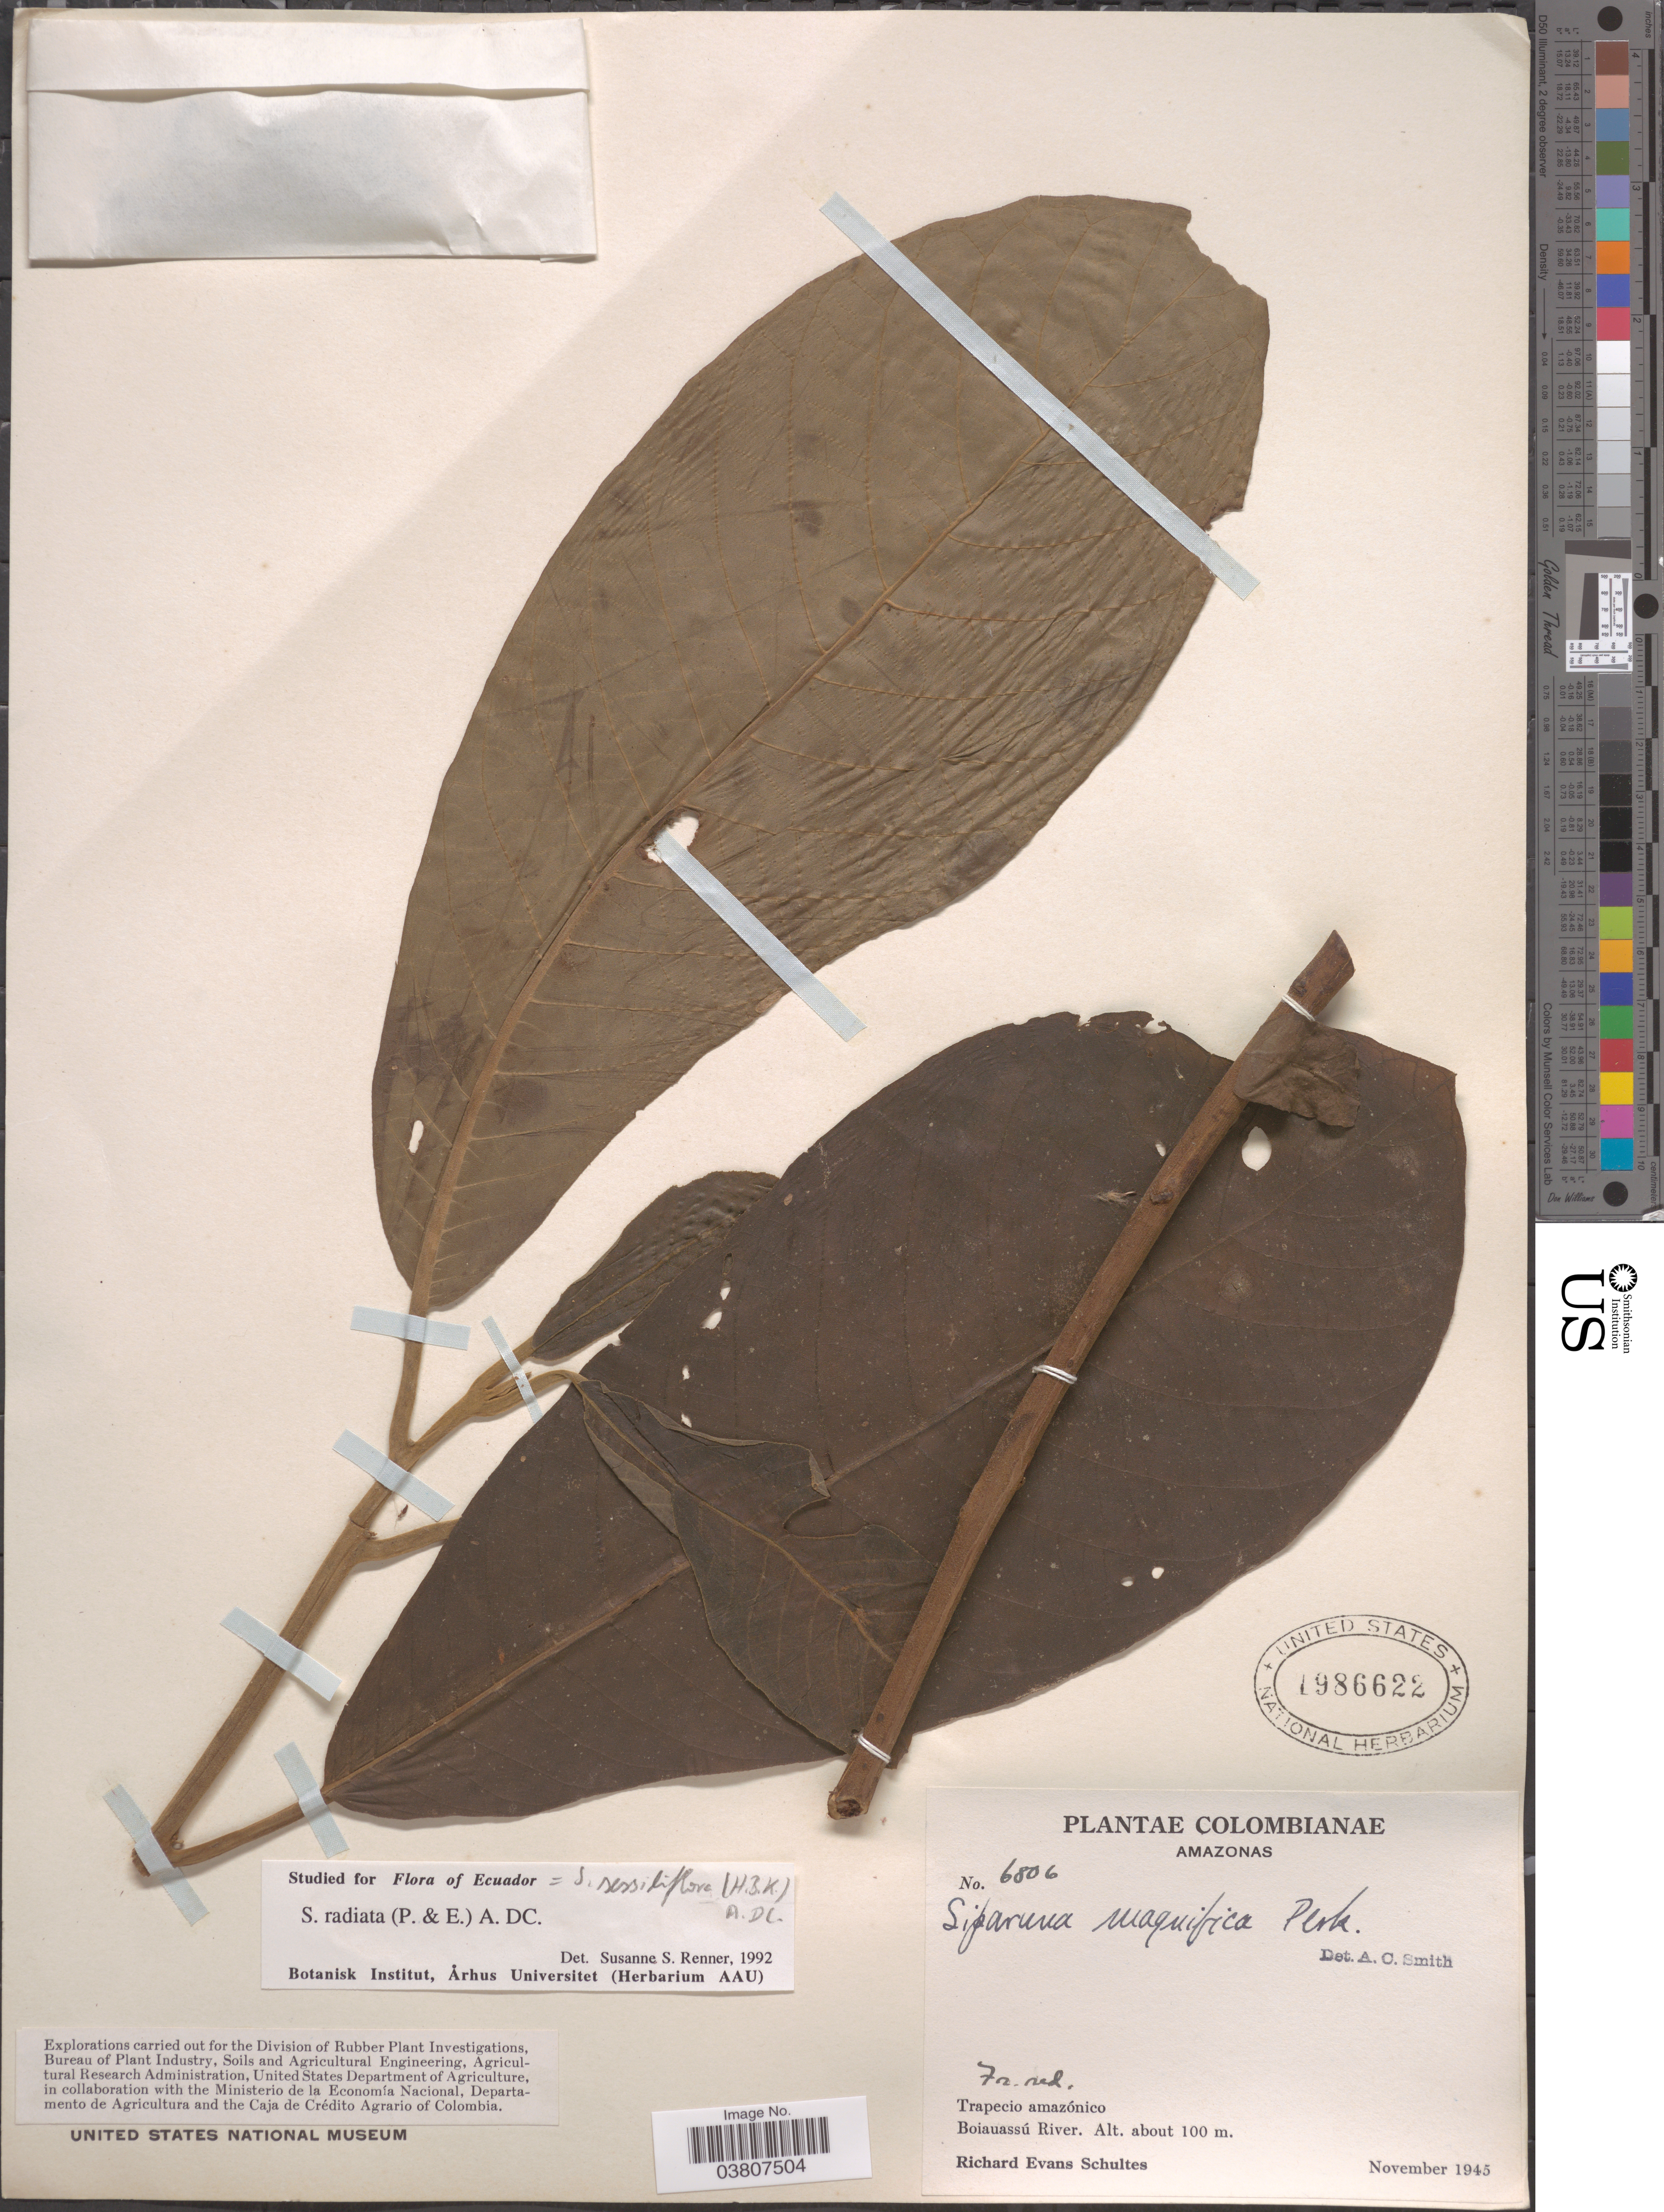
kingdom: Plantae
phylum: Tracheophyta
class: Magnoliopsida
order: Laurales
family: Siparunaceae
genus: Siparuna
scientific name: Siparuna sessiliflora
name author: (Kunth) A. DC.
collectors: R. E. Schultes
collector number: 6806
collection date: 1945-11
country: Colombia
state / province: Amazônas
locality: Trapecio amazónico. Boiauassú River.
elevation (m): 100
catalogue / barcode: US 1986622